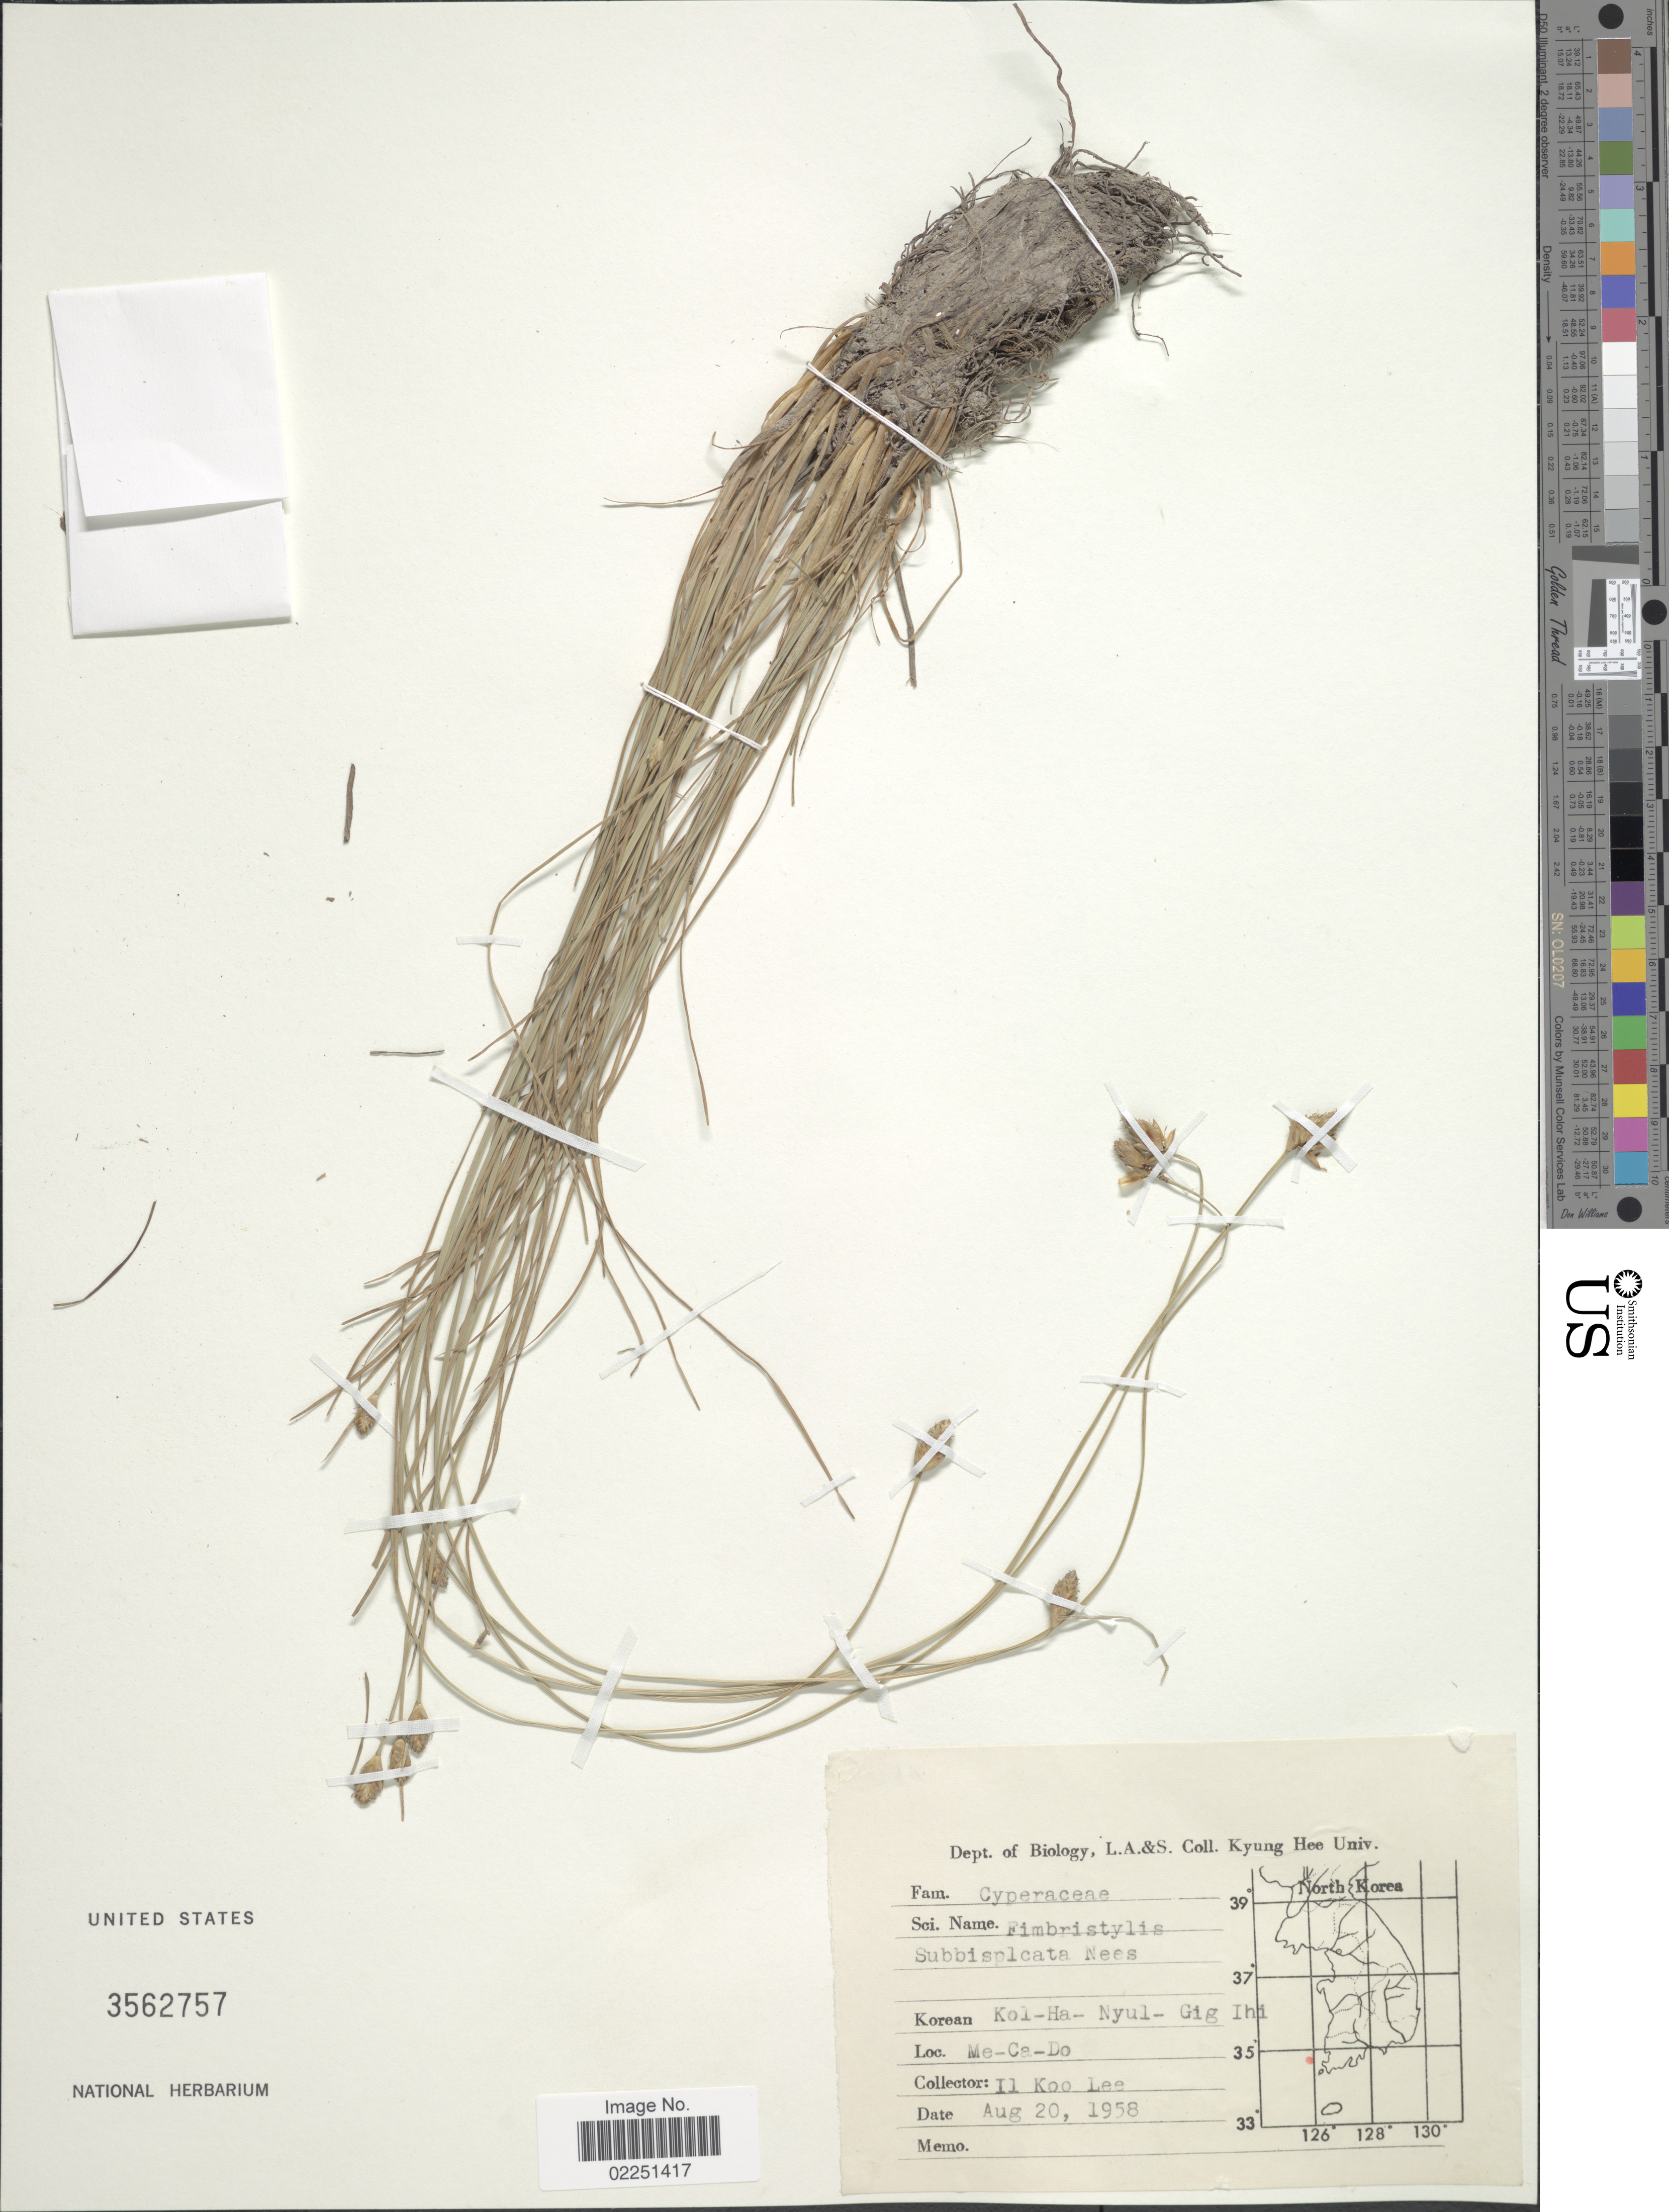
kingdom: Plantae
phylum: Tracheophyta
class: Liliopsida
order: Poales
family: Cyperaceae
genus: Fimbristylis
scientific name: Fimbristylis subbispicata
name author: Nees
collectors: I. Lee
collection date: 1958-08-20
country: South Korea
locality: Me-Ca-Do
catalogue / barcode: US 3562757